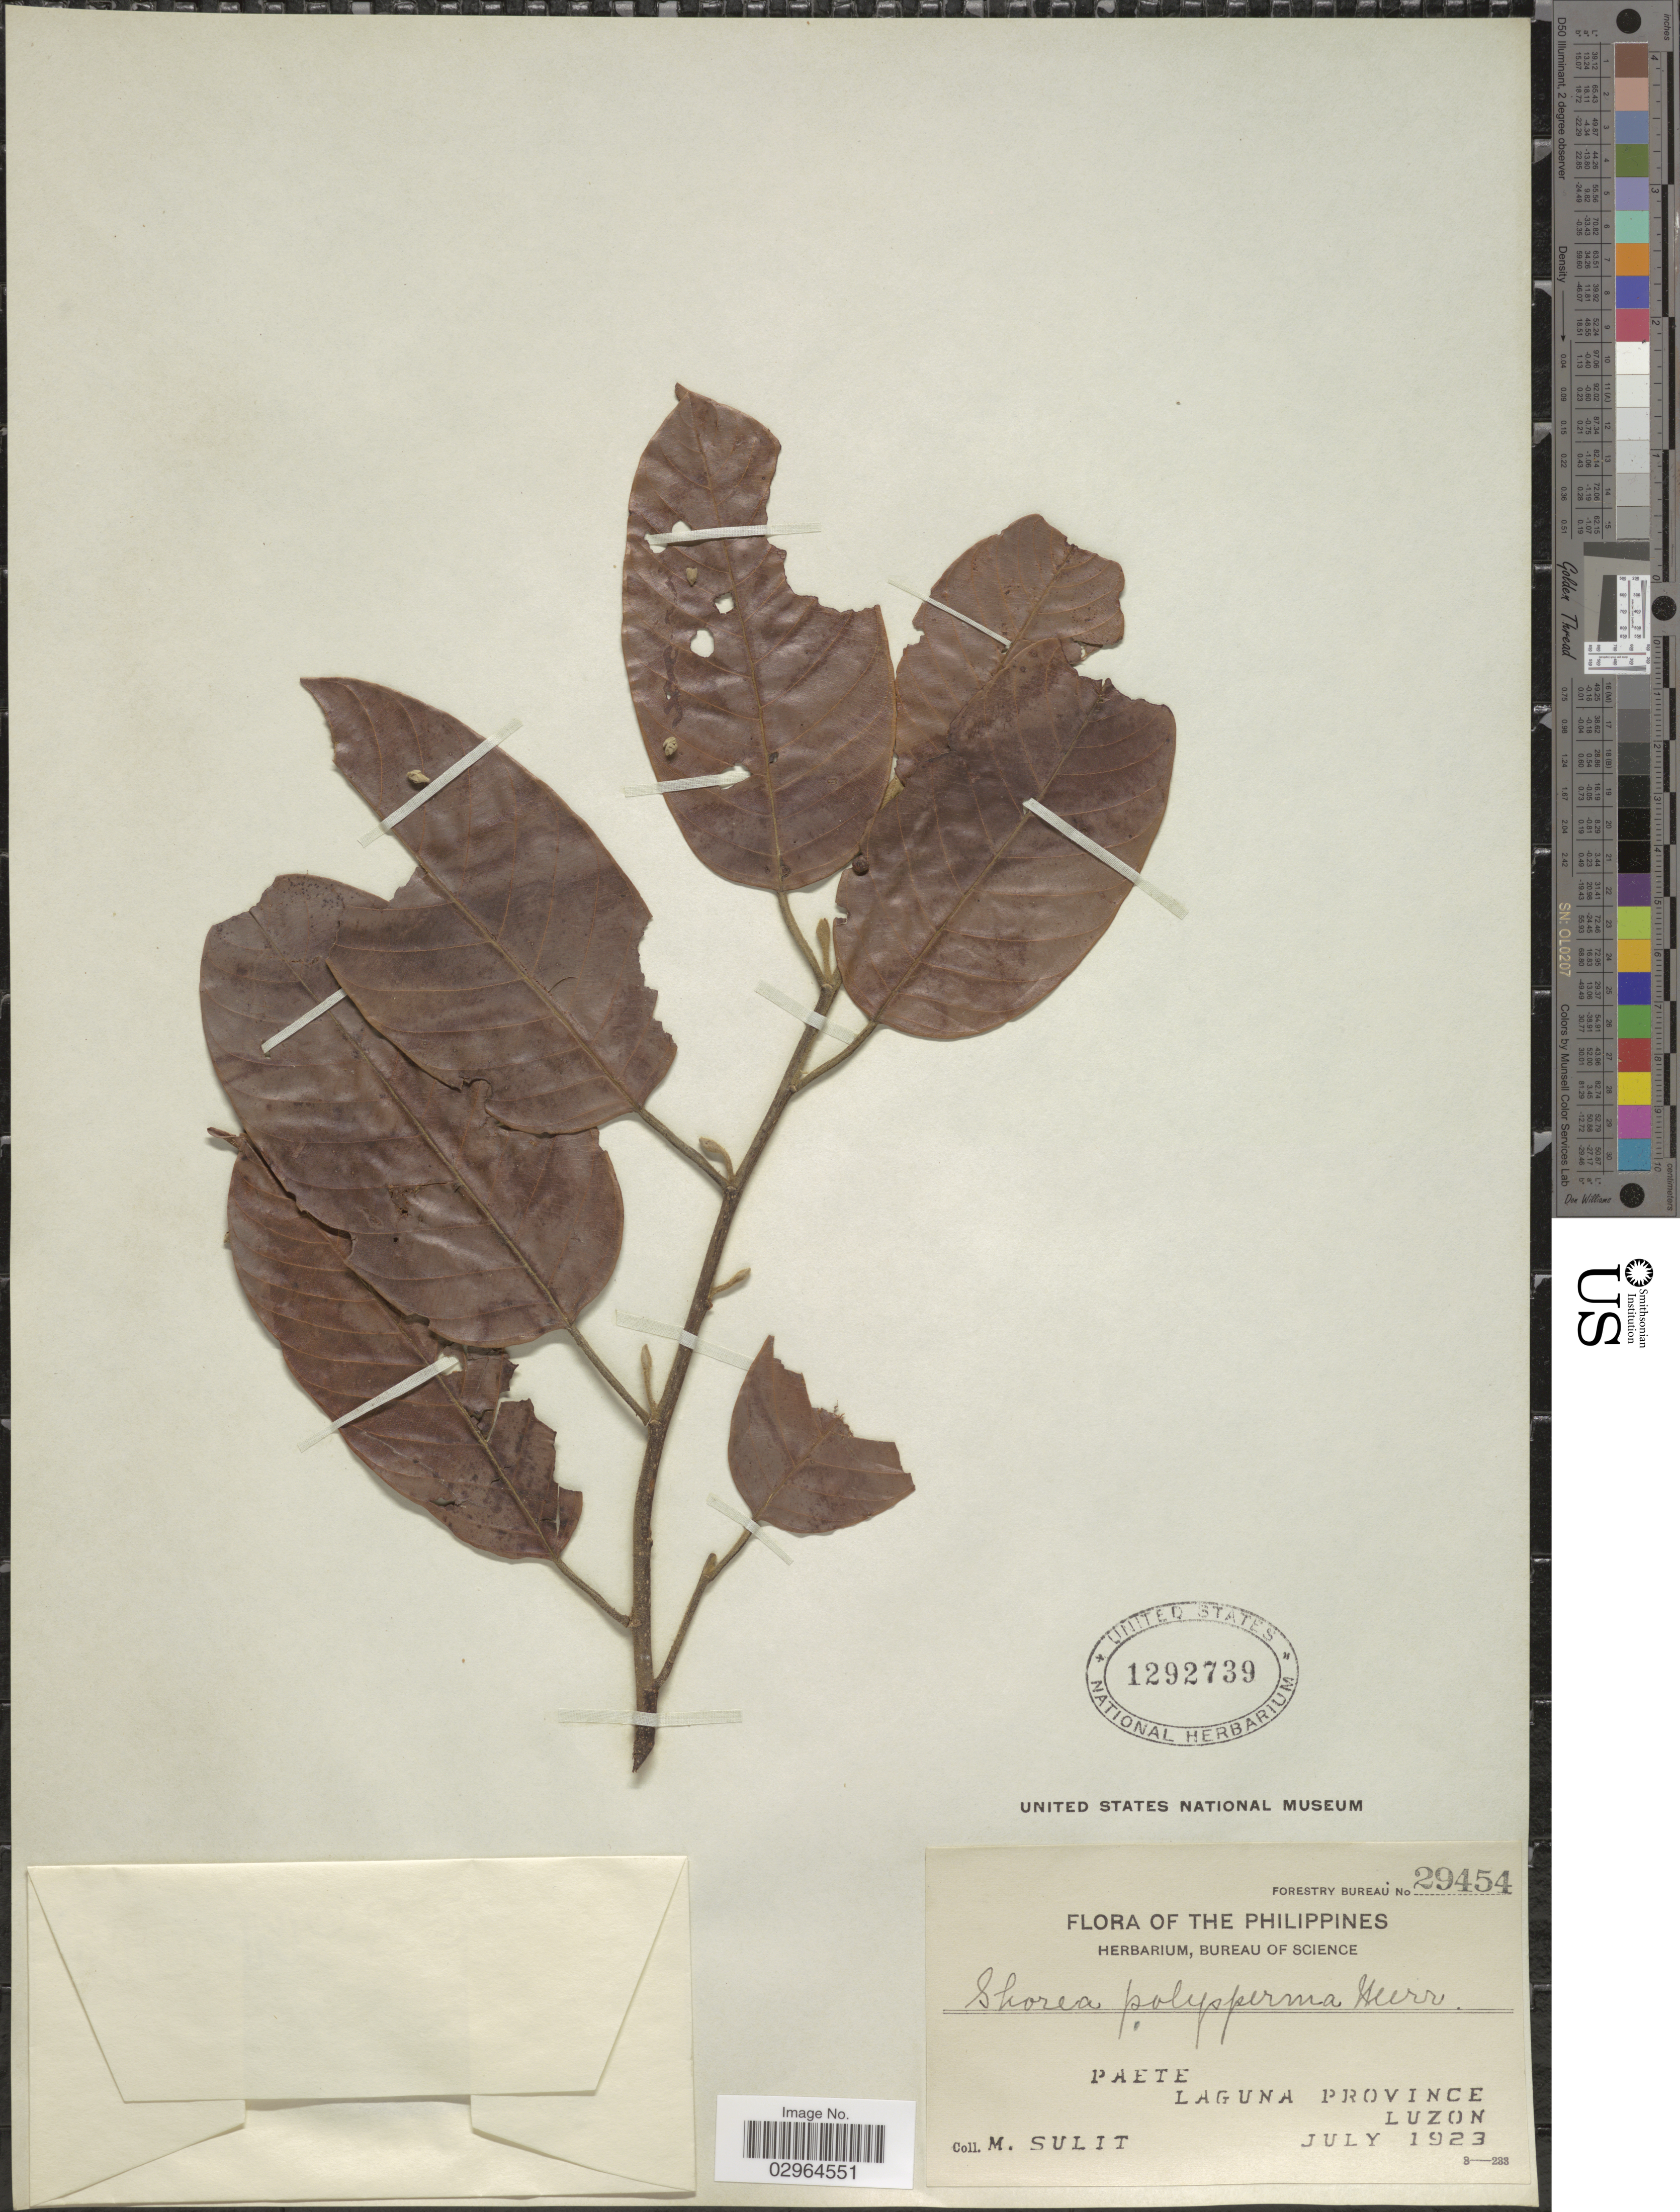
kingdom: Plantae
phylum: Tracheophyta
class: Magnoliopsida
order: Malvales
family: Dipterocarpaceae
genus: Rubroshorea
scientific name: Rubroshorea polysperma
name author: (Blanco) P.S. Ashton & J. Heck.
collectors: M. Sulit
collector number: Forestry Bureau 29454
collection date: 1923-07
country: Philippines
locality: Paete, Laguna Province, Luzon.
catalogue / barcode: US 1292739